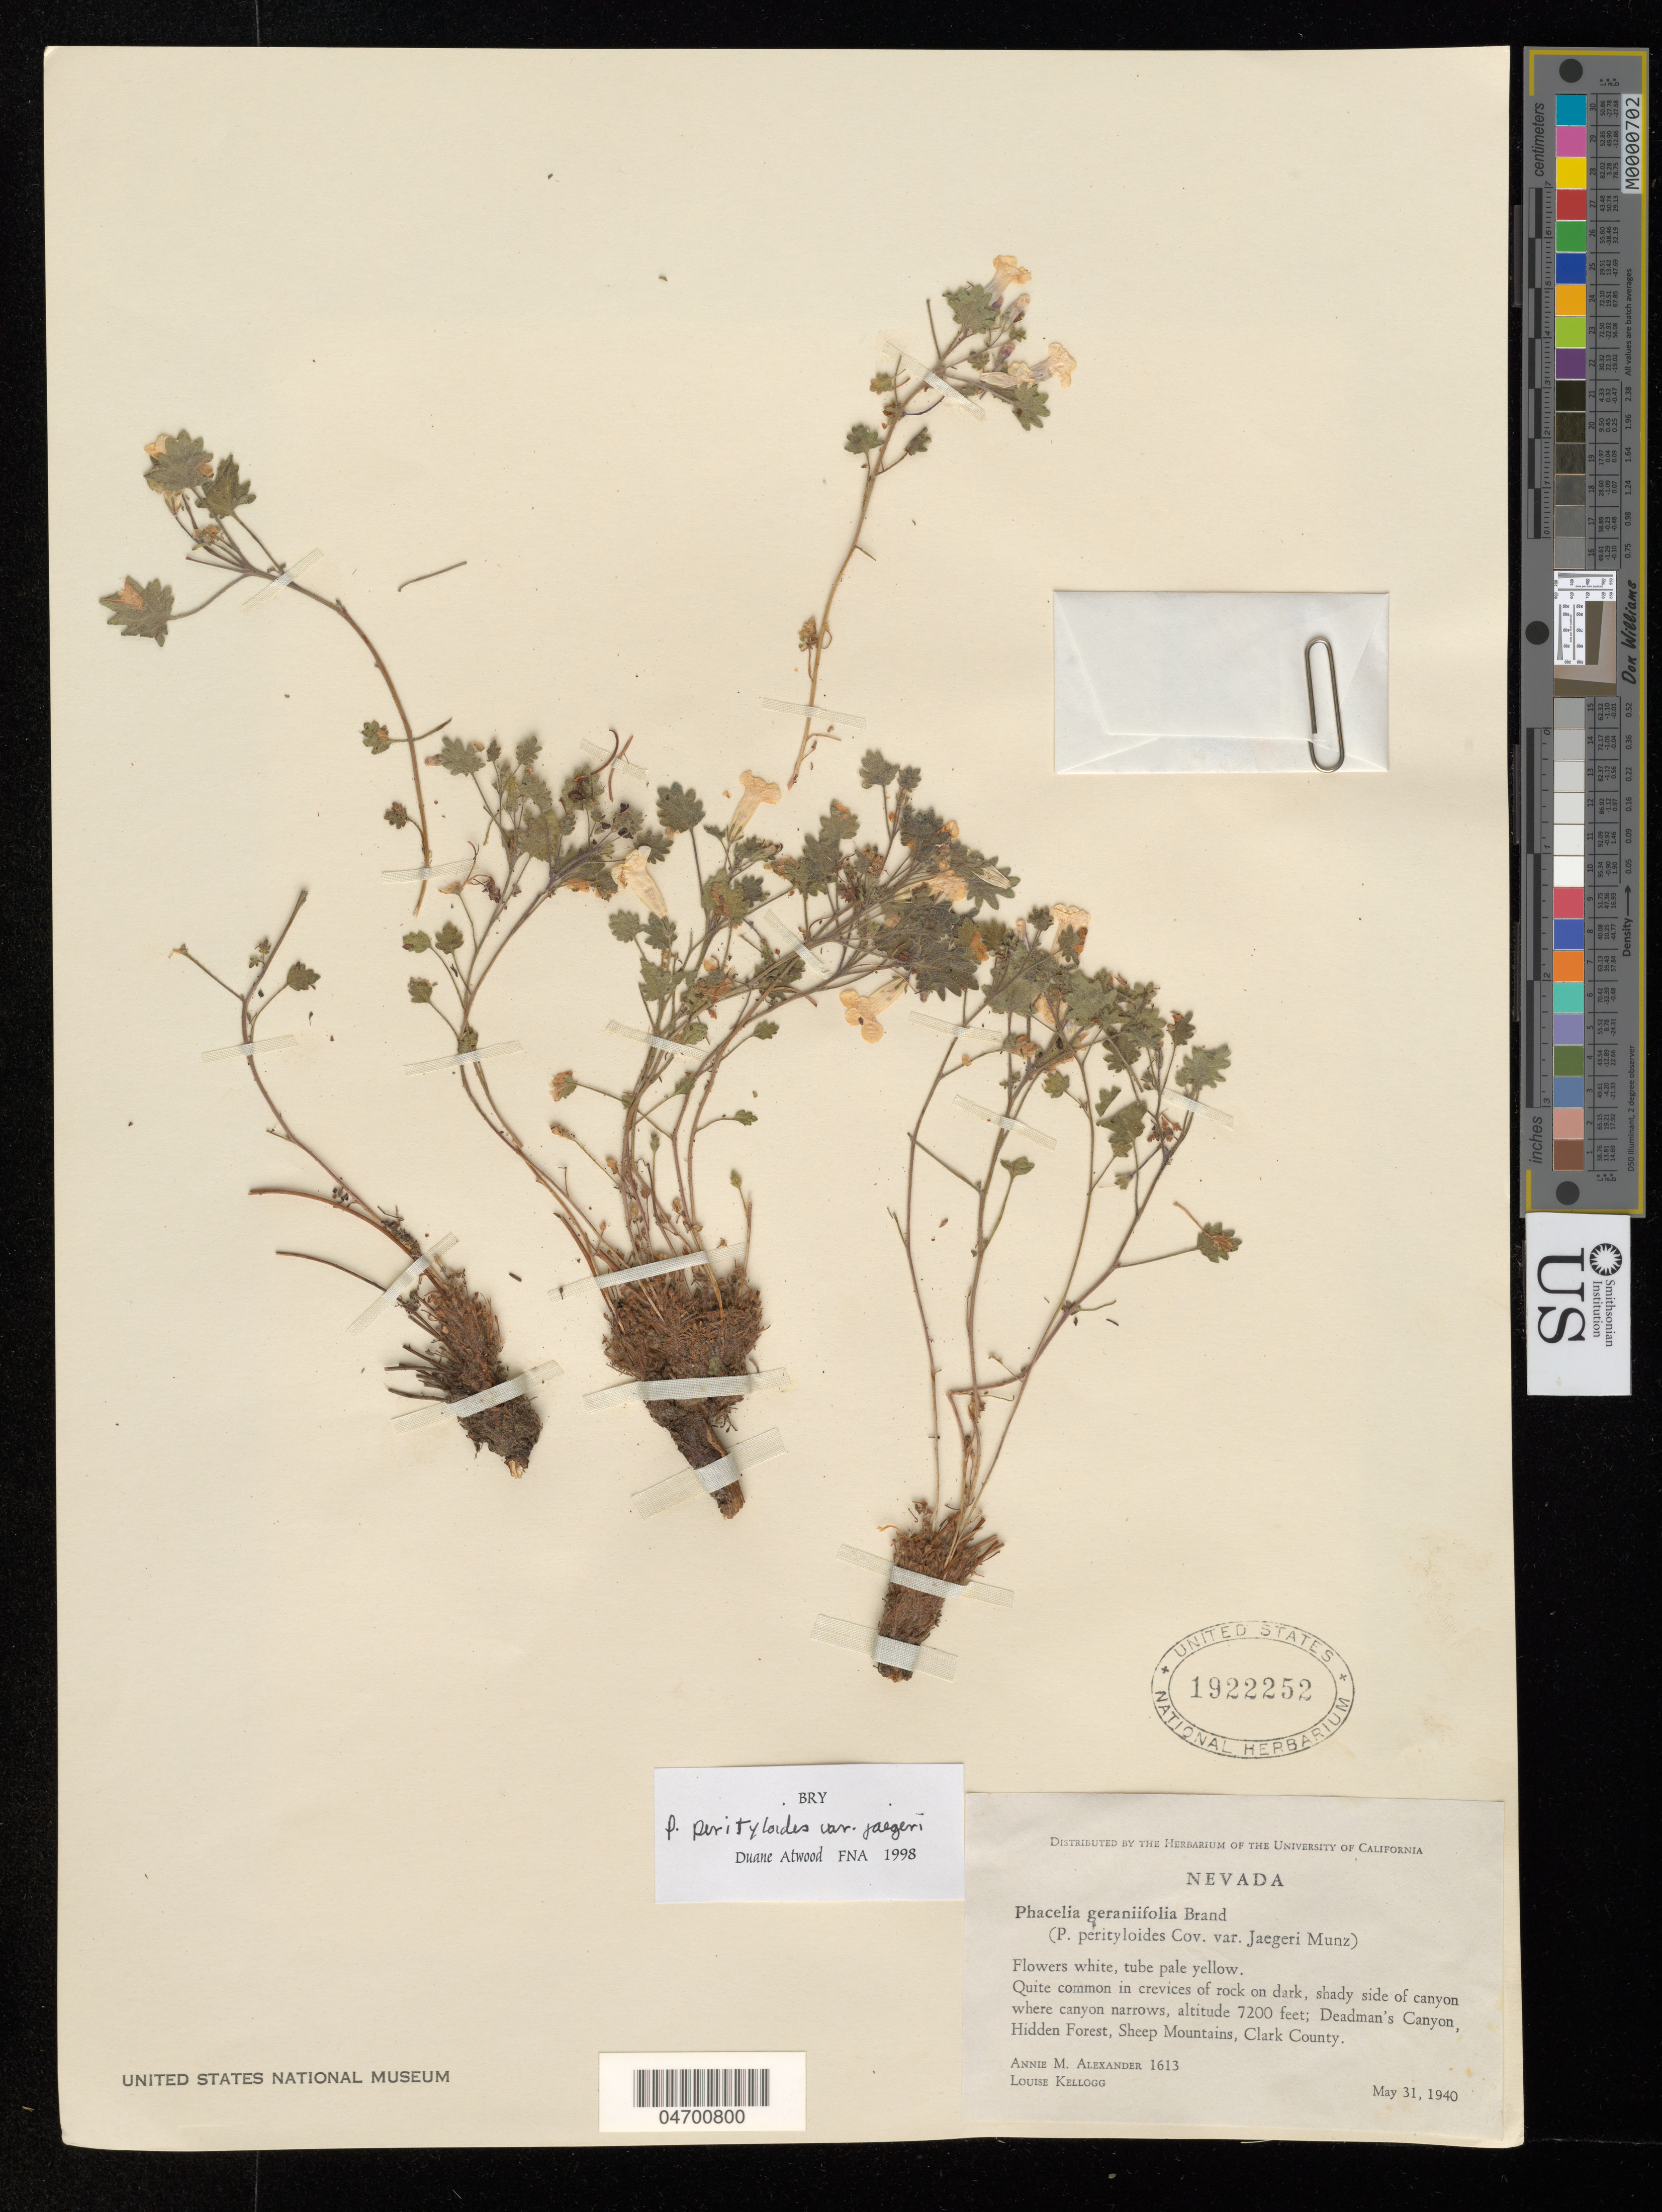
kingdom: Plantae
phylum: Tracheophyta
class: Magnoliopsida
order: Boraginales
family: Hydrophyllaceae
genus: Phacelia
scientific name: Phacelia perityloides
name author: Coville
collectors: A. M. Alexander & L. Kellogg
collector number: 1613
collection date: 1940-05-31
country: United States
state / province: Nevada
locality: Deadman's Canyon, Hidden Forest, Sheep Mountains, Clark County.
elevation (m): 2195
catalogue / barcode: US 1922252